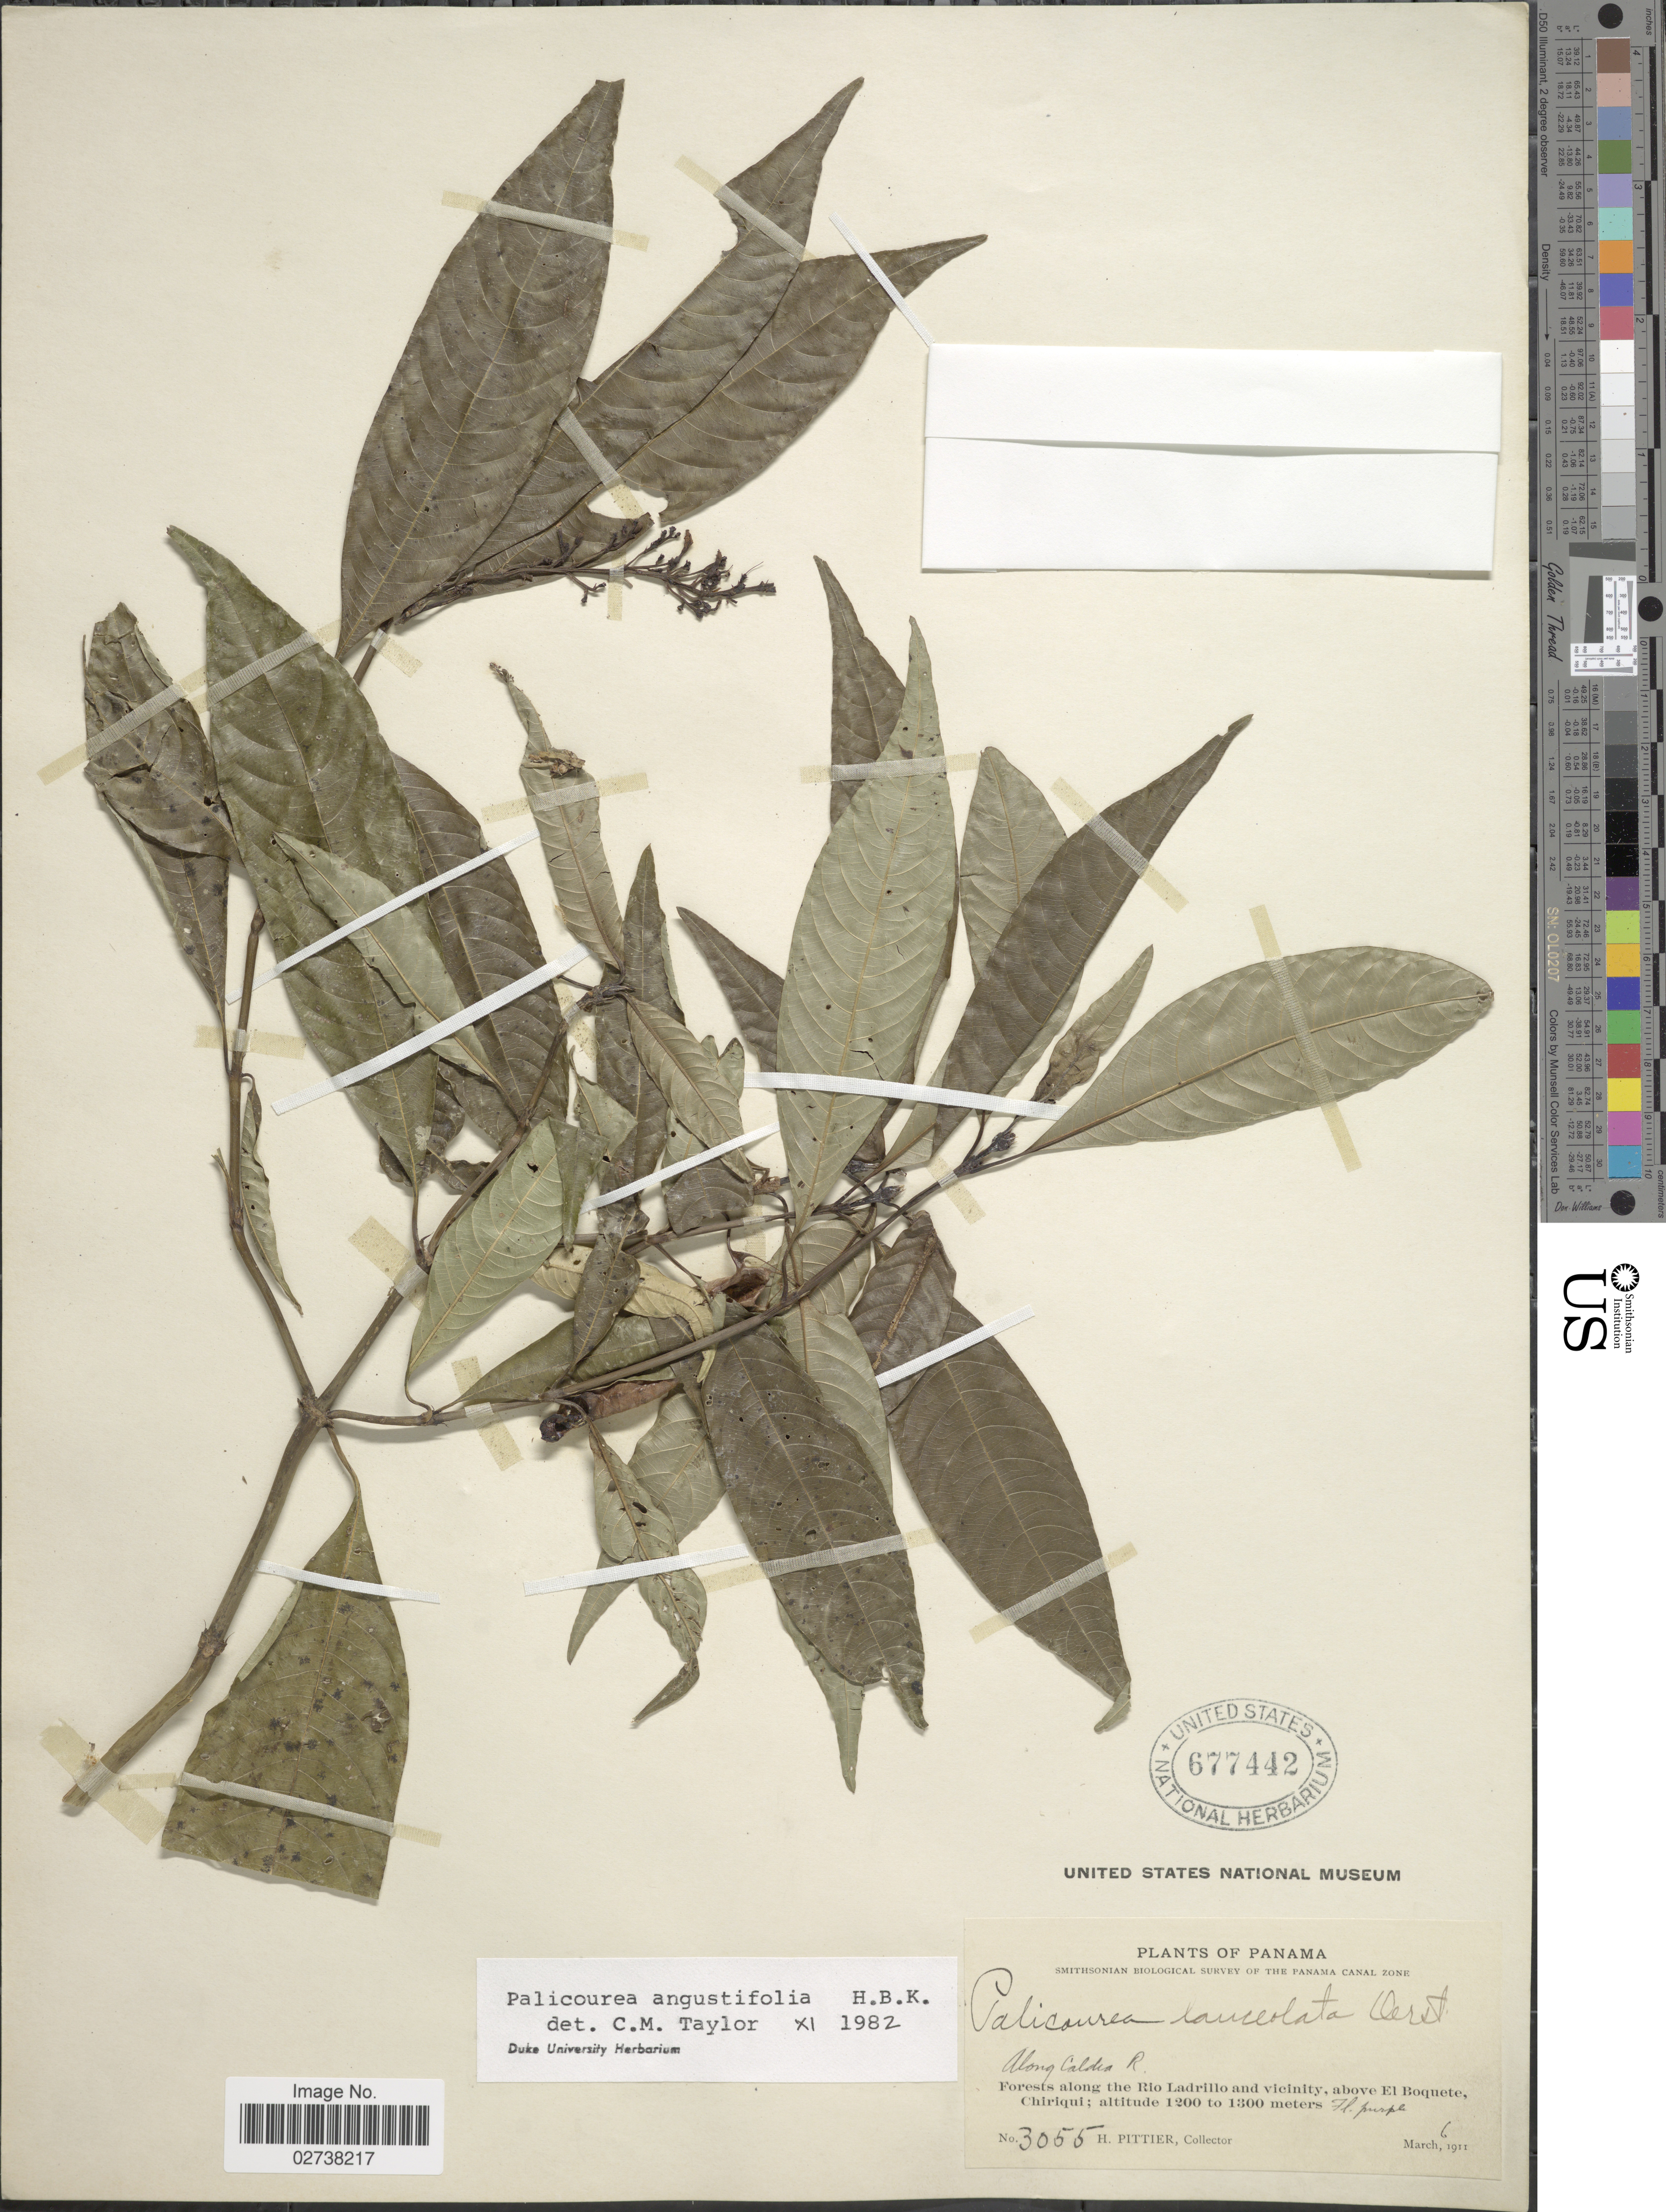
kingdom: Plantae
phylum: Tracheophyta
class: Magnoliopsida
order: Gentianales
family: Rubiaceae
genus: Palicourea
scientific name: Palicourea angustifolia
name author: Kunth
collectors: H. F. Pittier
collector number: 3055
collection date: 1911-03-06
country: Panama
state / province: Chiriqui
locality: Along Caldea R., forests along the Rio Ladrillo and vicinity, above El Boquete, Chiriqui, Panama Canal Zone [unsure placement]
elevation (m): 1200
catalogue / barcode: US 677442